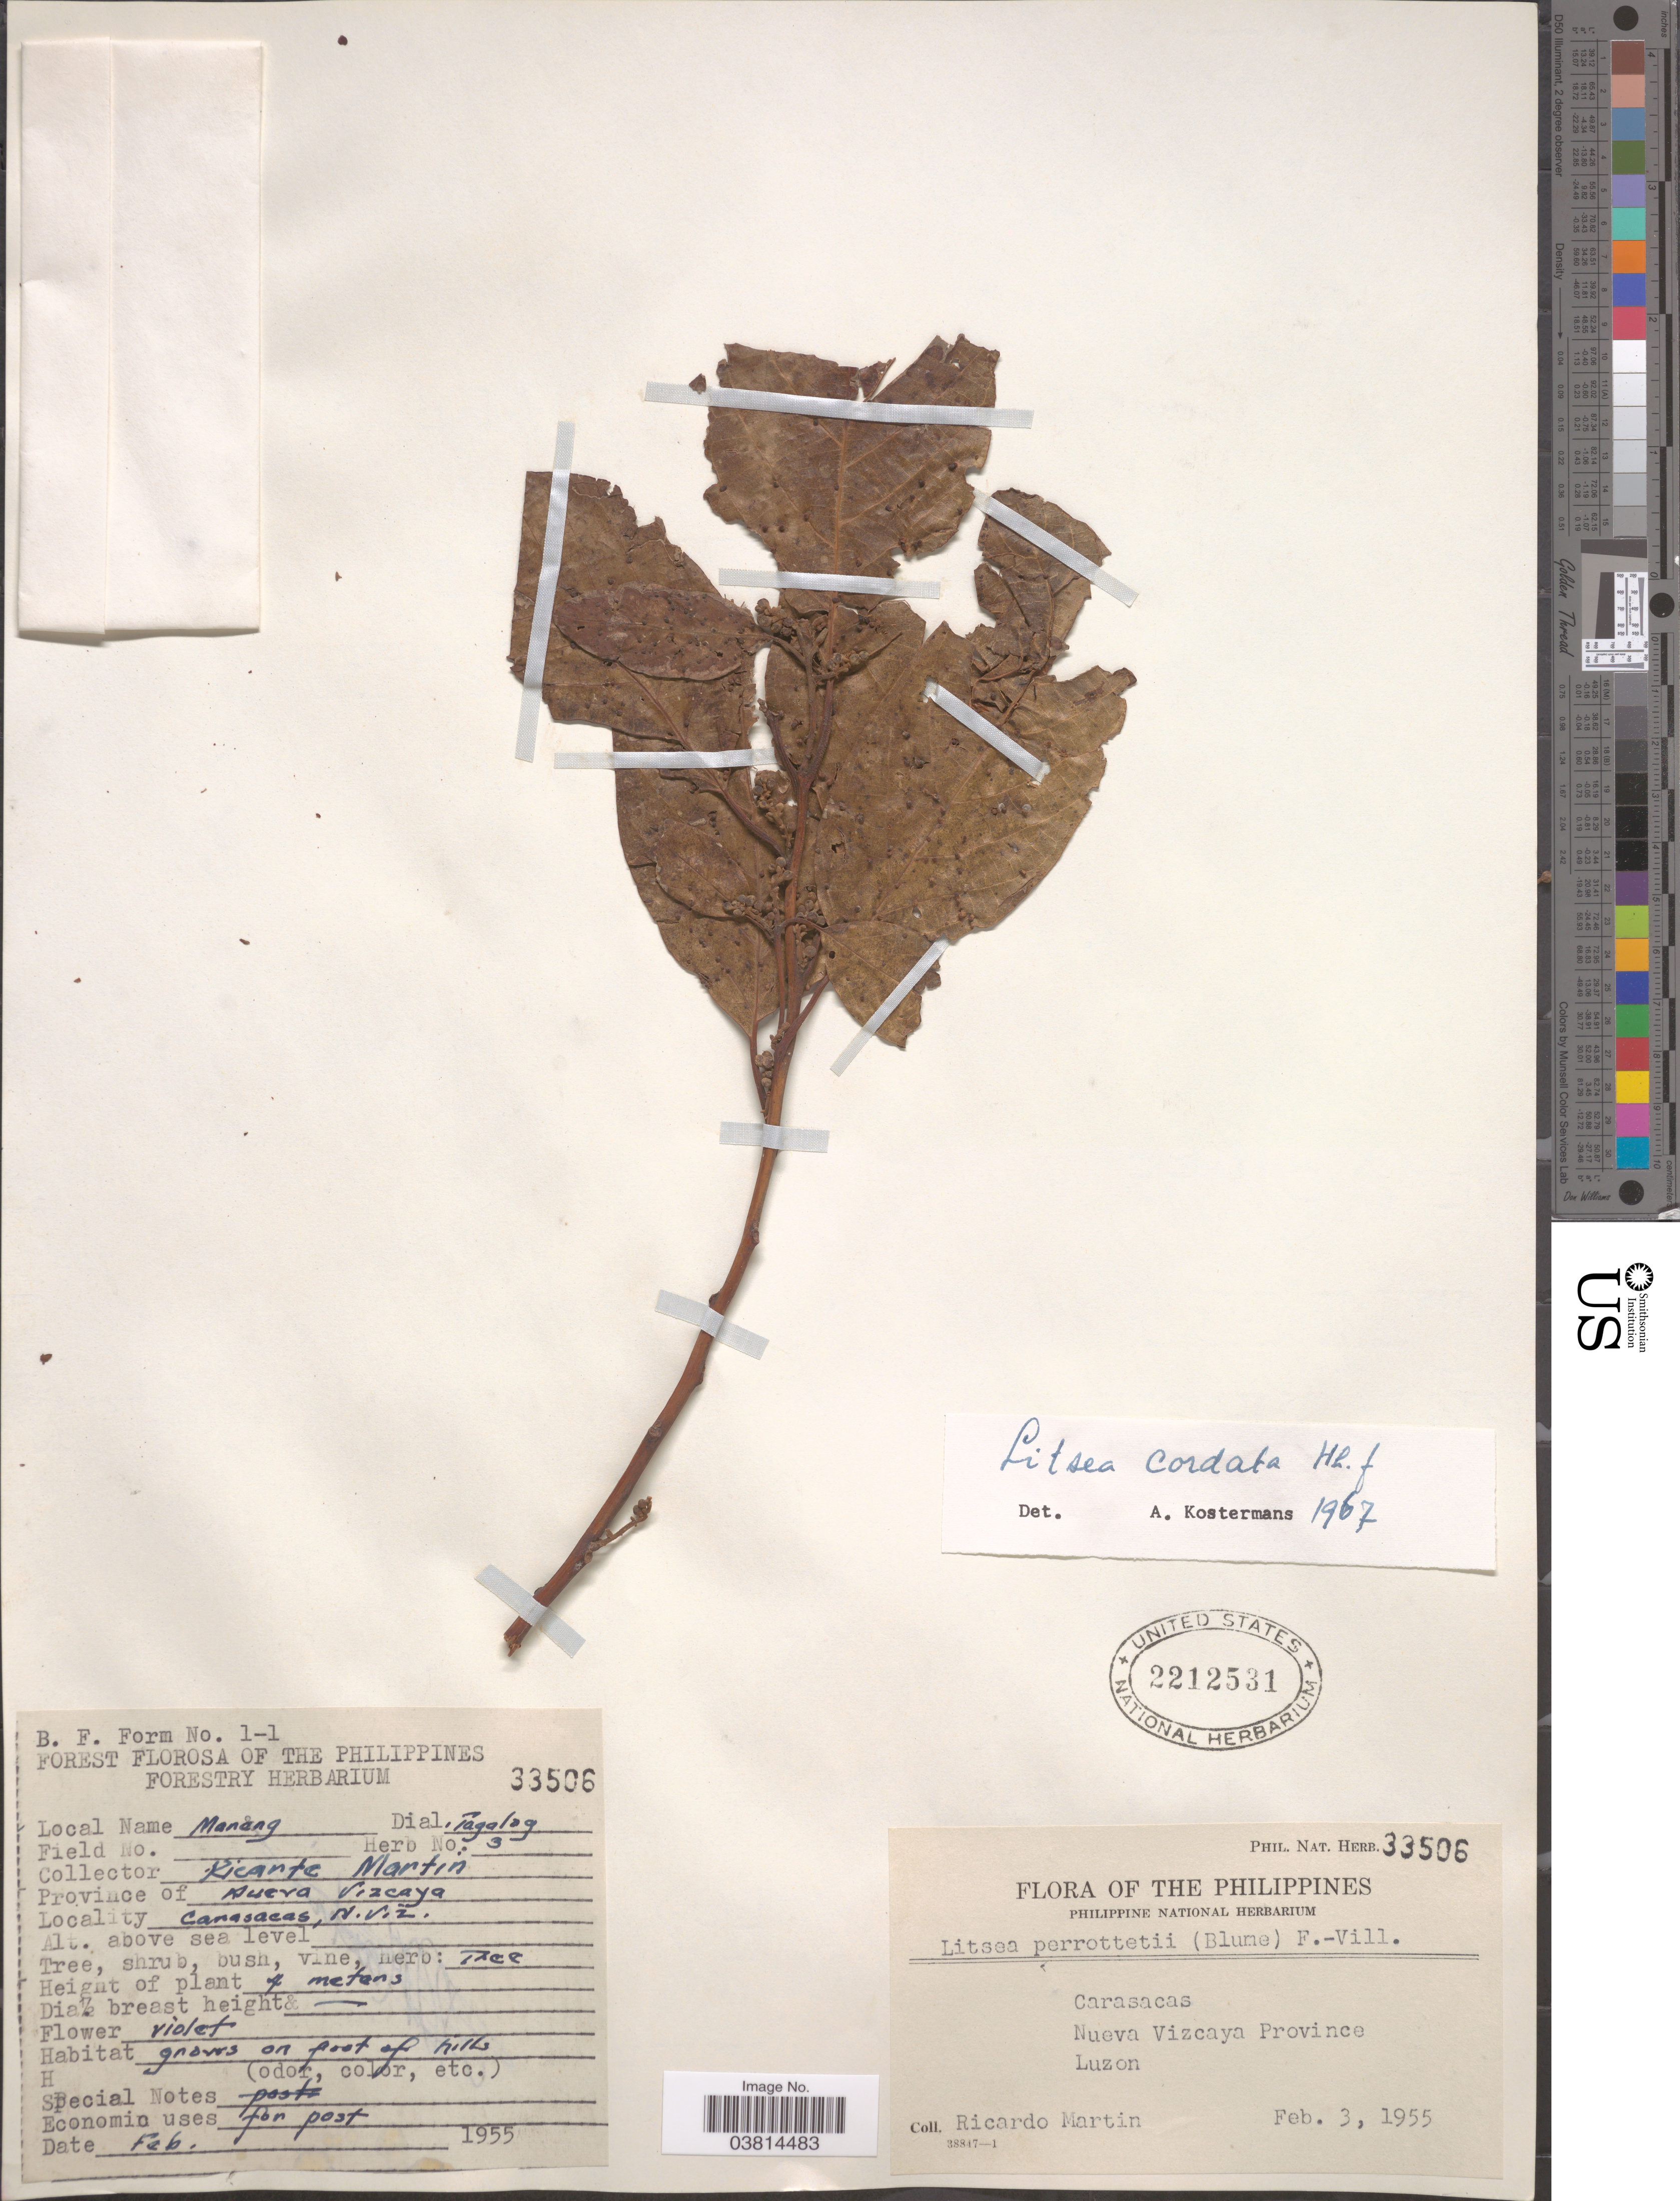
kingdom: Plantae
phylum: Tracheophyta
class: Magnoliopsida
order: Laurales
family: Lauraceae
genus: Litsea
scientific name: Litsea cordata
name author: Hook. f.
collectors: R. Martin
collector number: Phil.Nat.Herb. 33506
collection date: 1955-02-03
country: Philippines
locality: Carasacas. Nueva Vizcaya Province. Luzon.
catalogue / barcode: US 2212531